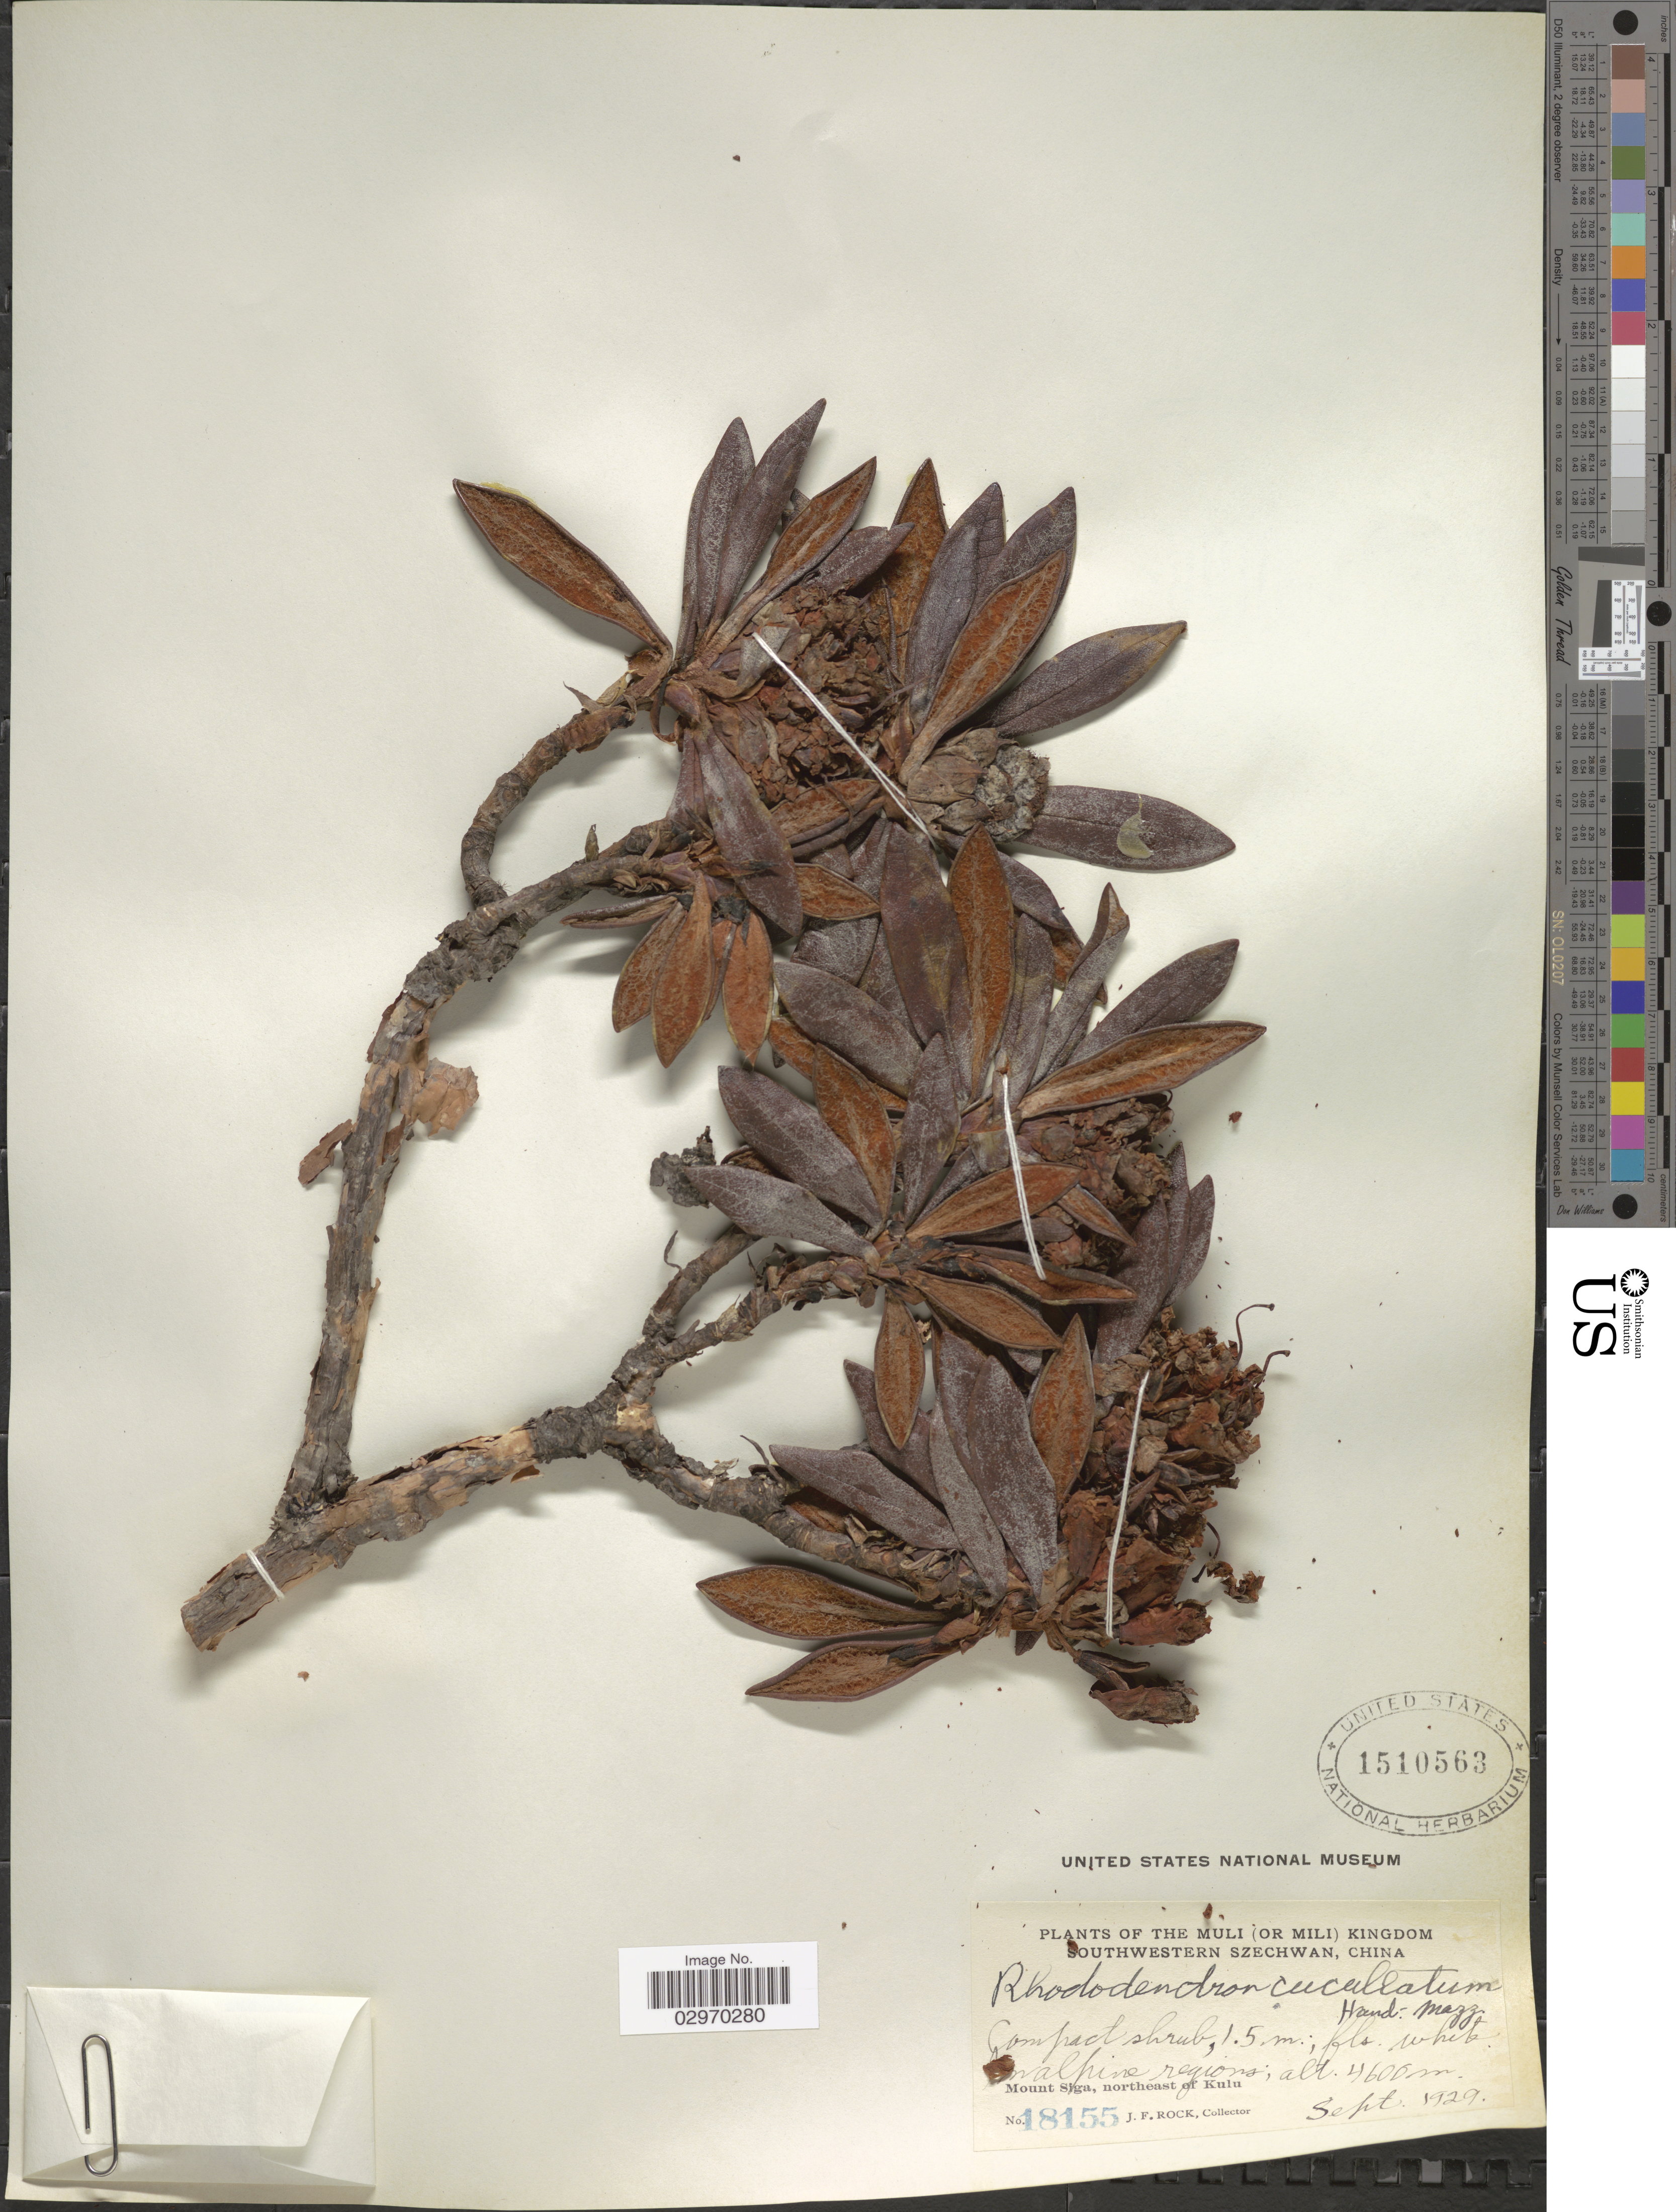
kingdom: Plantae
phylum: Tracheophyta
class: Magnoliopsida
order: Ericales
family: Ericaceae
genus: Rhododendron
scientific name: Rhododendron cucullatum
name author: Hand.-Mazz.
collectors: J. Rock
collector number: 18155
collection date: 1929-09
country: China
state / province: Sichuan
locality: The Muli (or Mili) Kingdom, southwestern Szechwan, Mount Siga, northeast of Kulu. In alpine regions.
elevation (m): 4600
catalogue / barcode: US 1510563